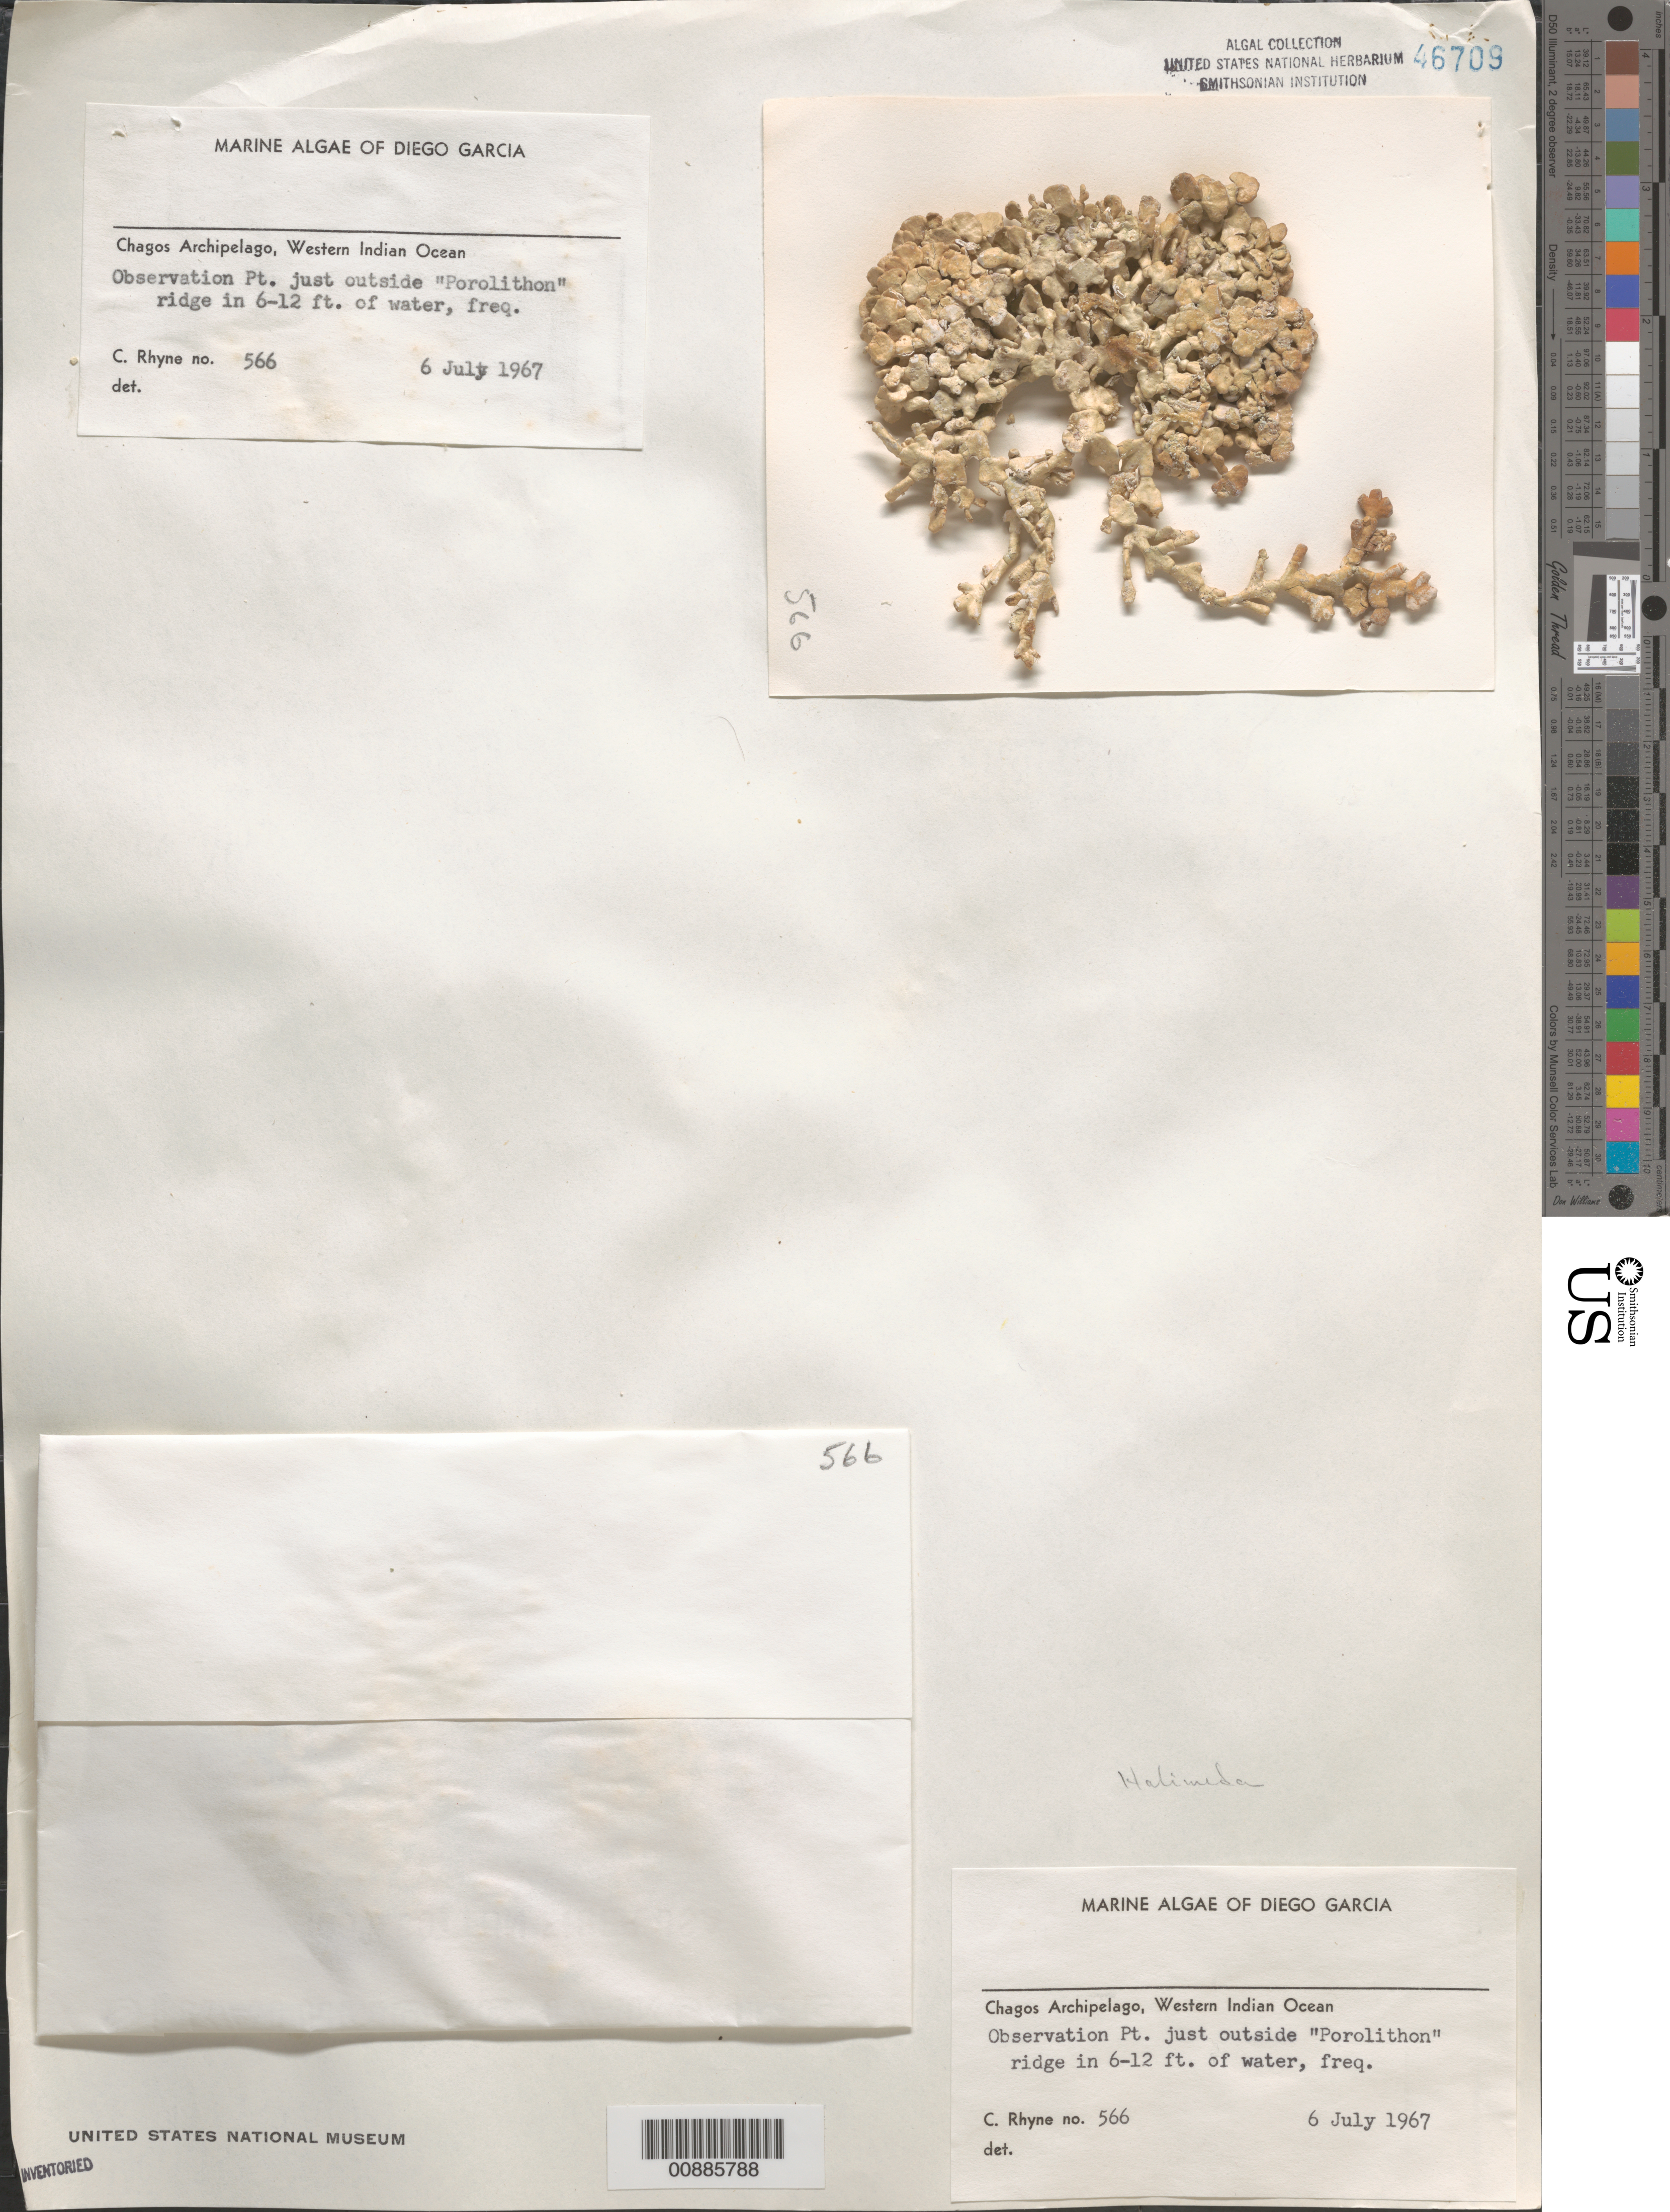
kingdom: Plantae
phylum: Chlorophyta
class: Ulvophyceae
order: Bryopsidales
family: Halimedaceae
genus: Halimeda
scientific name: Halimeda sp.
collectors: C. Rhyne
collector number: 566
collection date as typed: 06 Jul 1967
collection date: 1967-07-06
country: British Indian Ocean Territory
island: Diego Garcia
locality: Observation Point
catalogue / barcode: US 46709